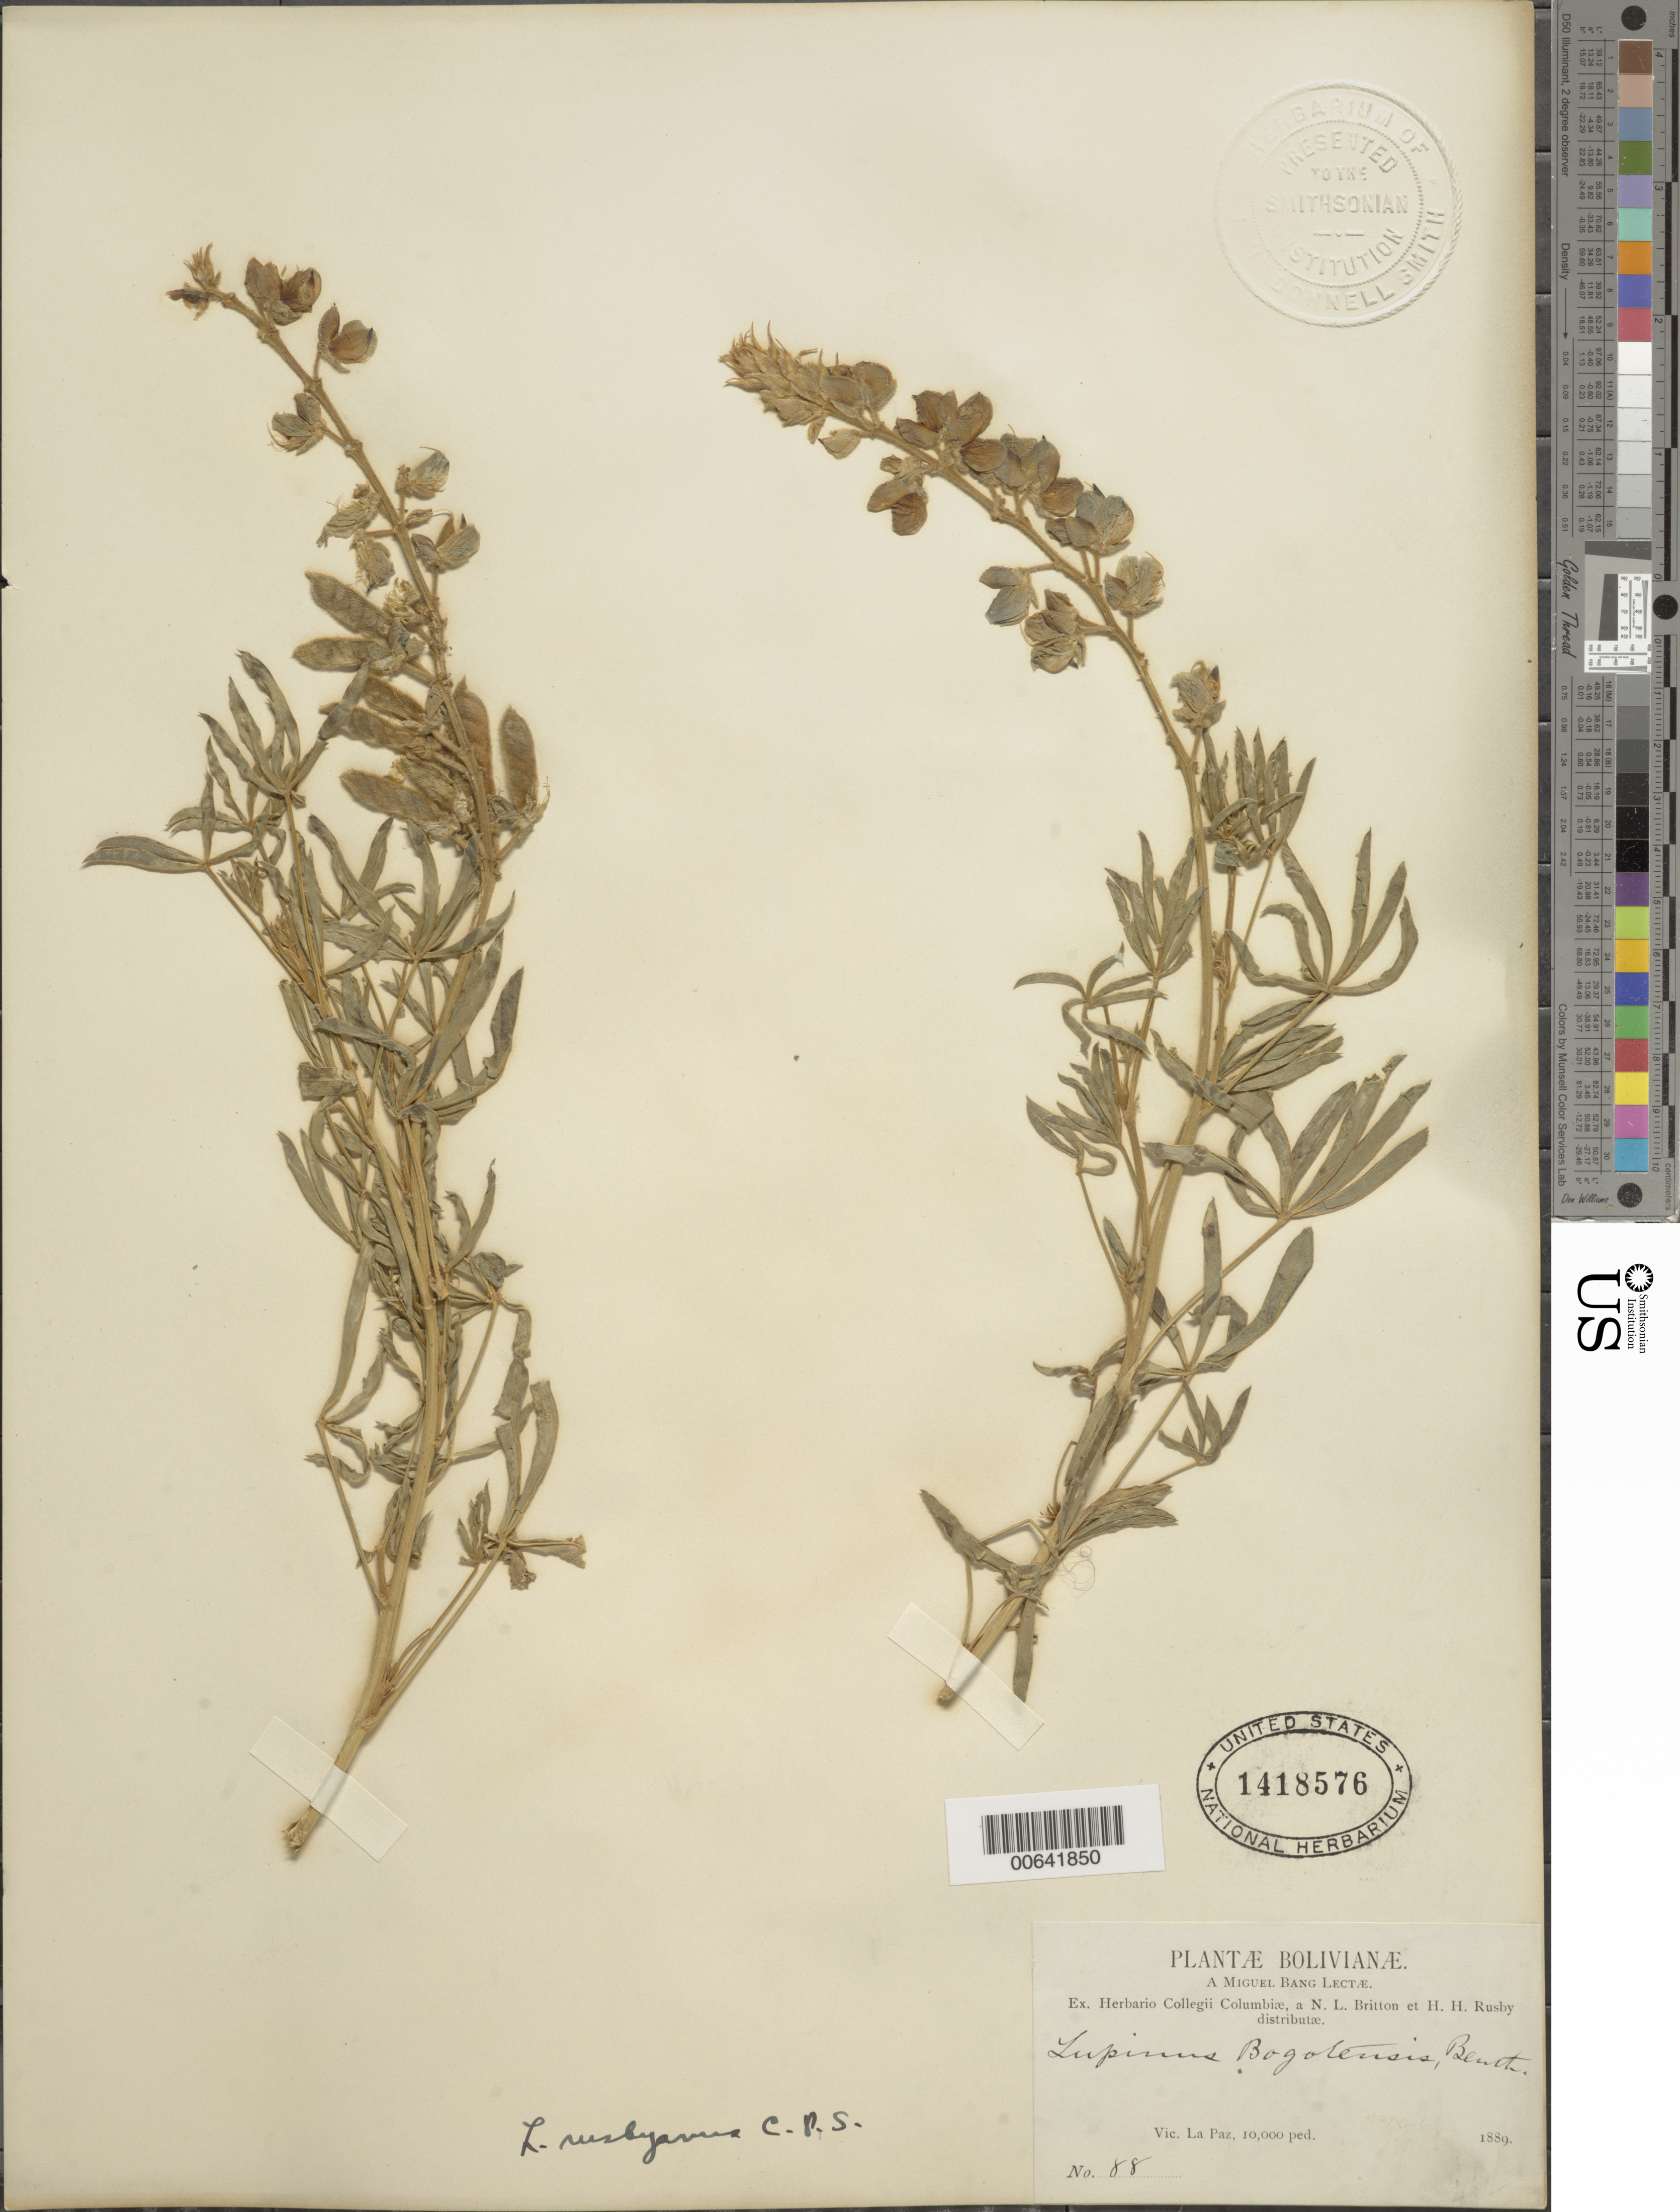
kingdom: Plantae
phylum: Tracheophyta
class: Magnoliopsida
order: Fabales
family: Fabaceae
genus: Lupinus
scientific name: Lupinus rusbyanus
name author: C.P. Sm.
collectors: M. Bang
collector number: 88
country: Bolivia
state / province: La Paz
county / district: Murillo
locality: Vic. de La Paz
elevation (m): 3048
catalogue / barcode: US 1418576